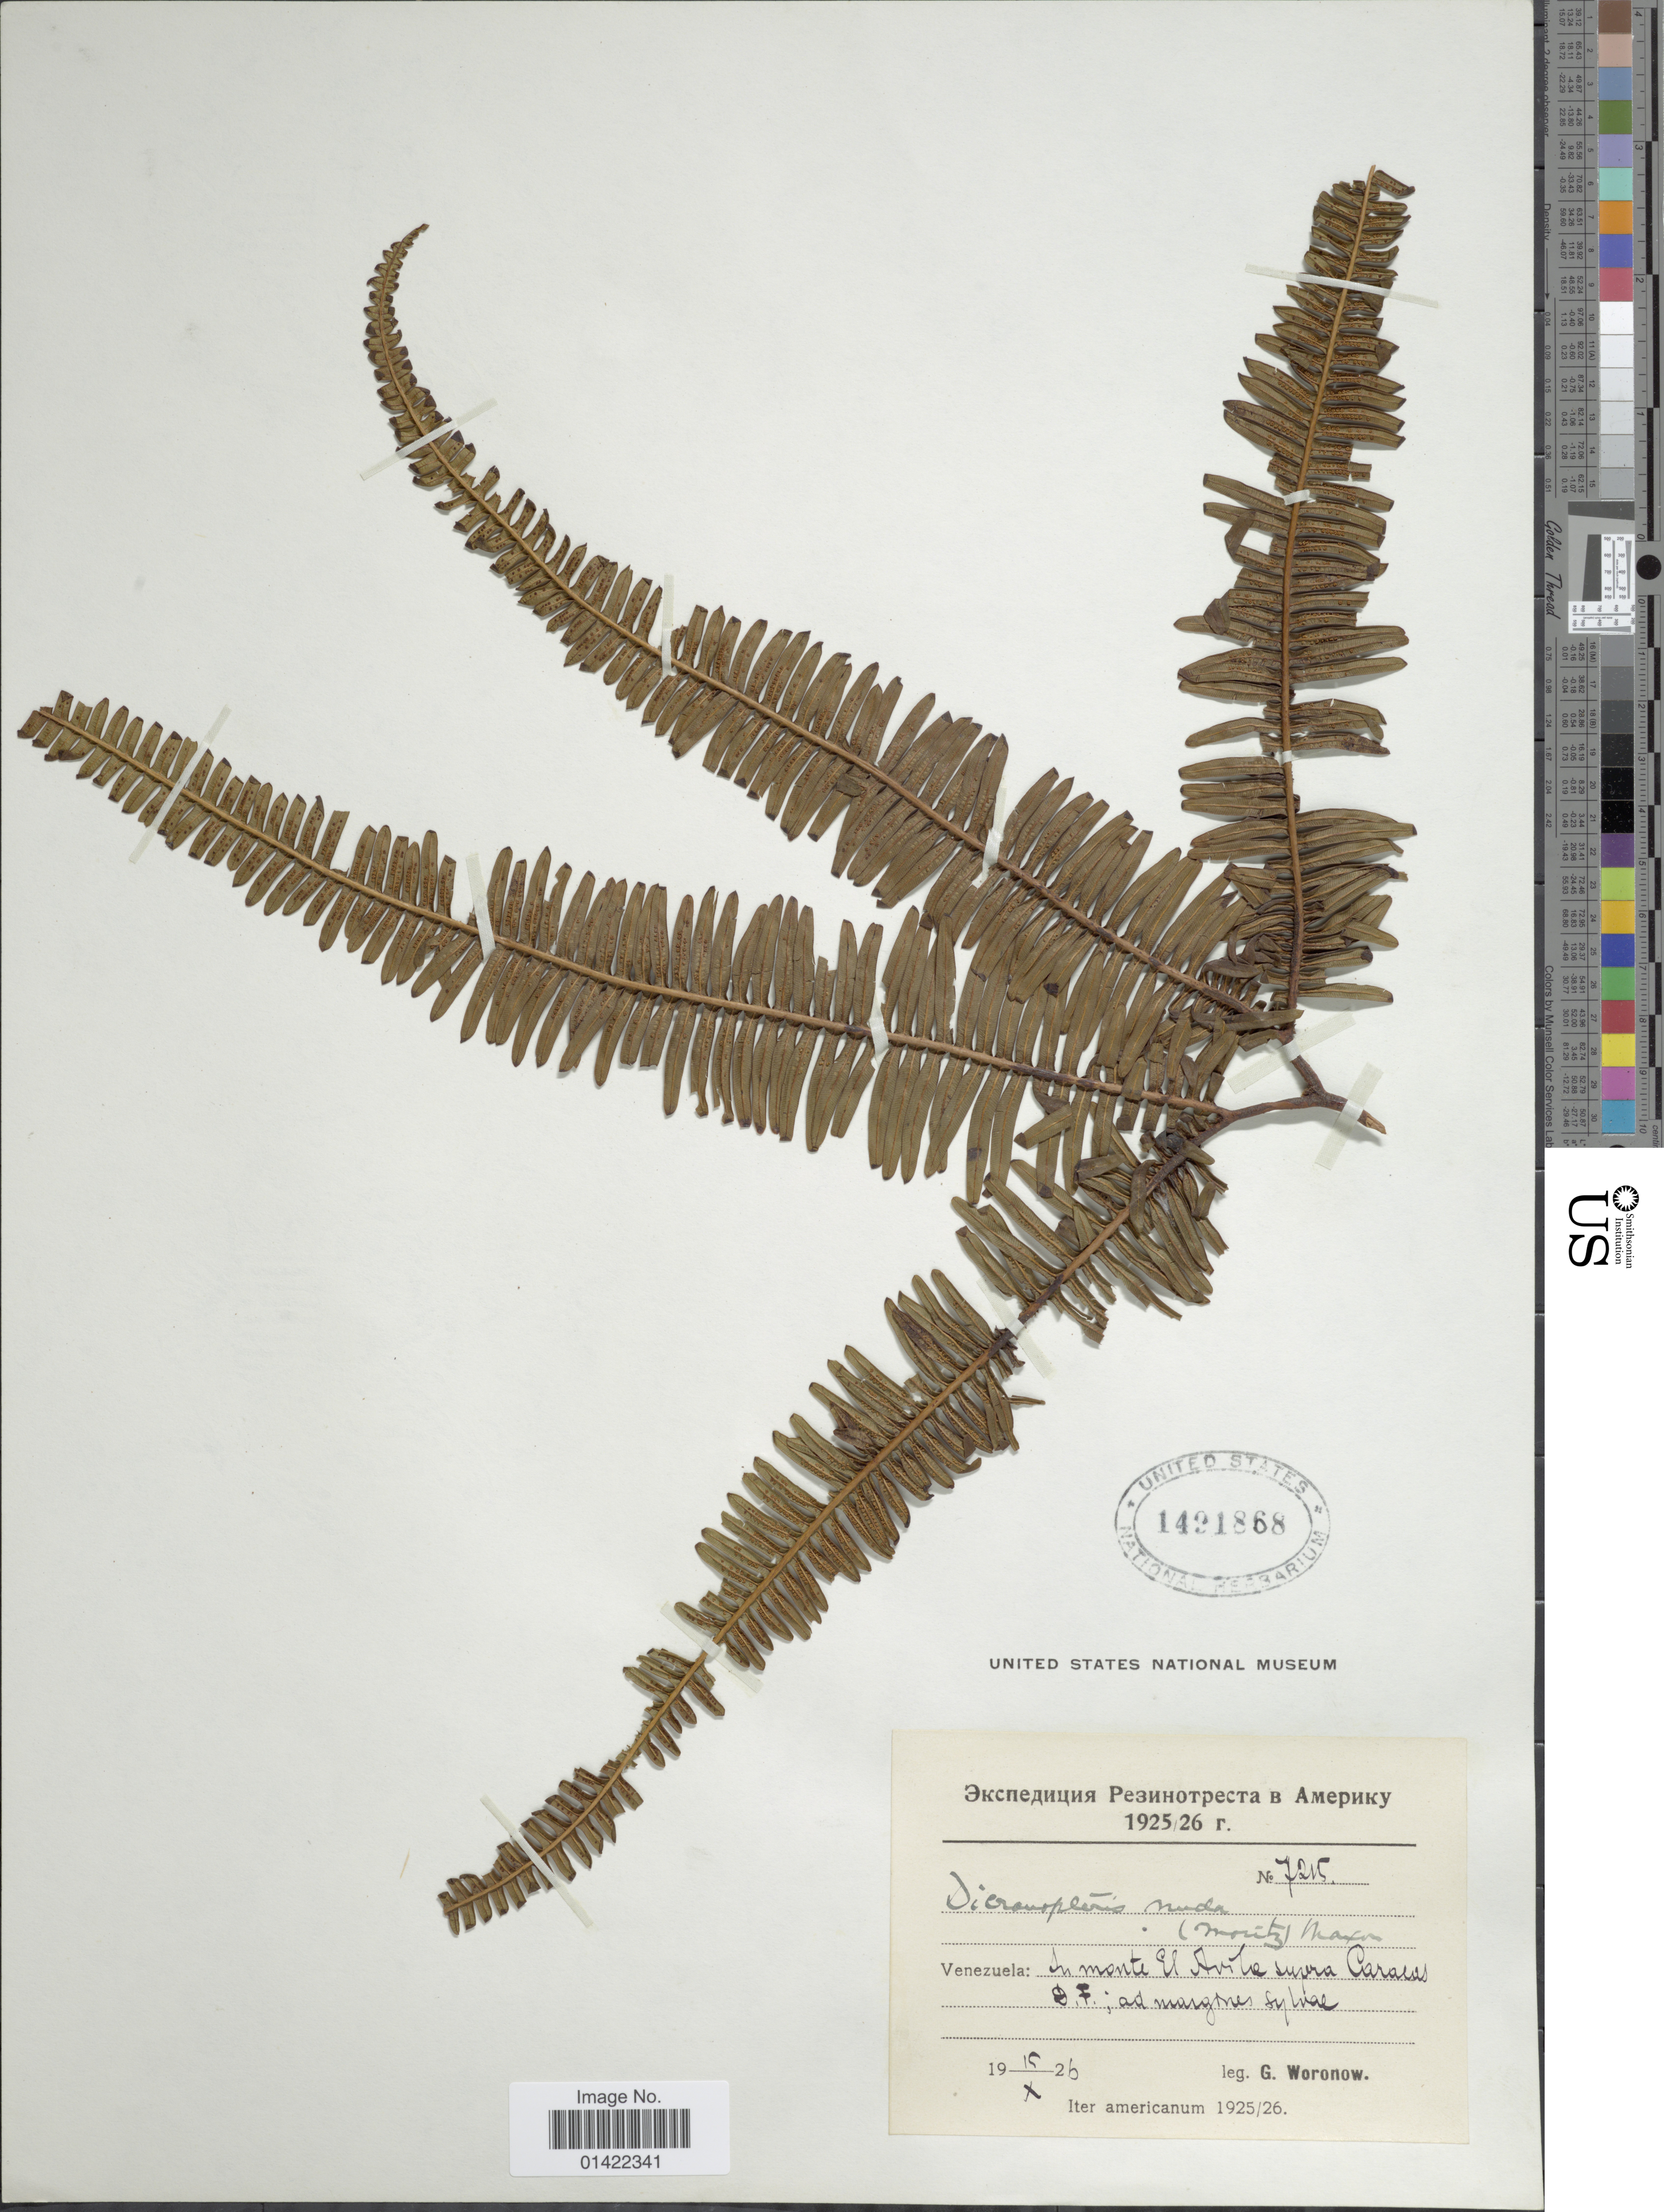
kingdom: Plantae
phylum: Tracheophyta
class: Polypodiopsida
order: Gleicheniales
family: Gleicheniaceae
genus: Sticherus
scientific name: Sticherus nudus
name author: (Moritz ex Reichardt) Nakai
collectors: G. Woronow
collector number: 7215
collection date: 1926-10-15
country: Venezuela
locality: In monte El Avila supra Caracas, D.F.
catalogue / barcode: US 1491868